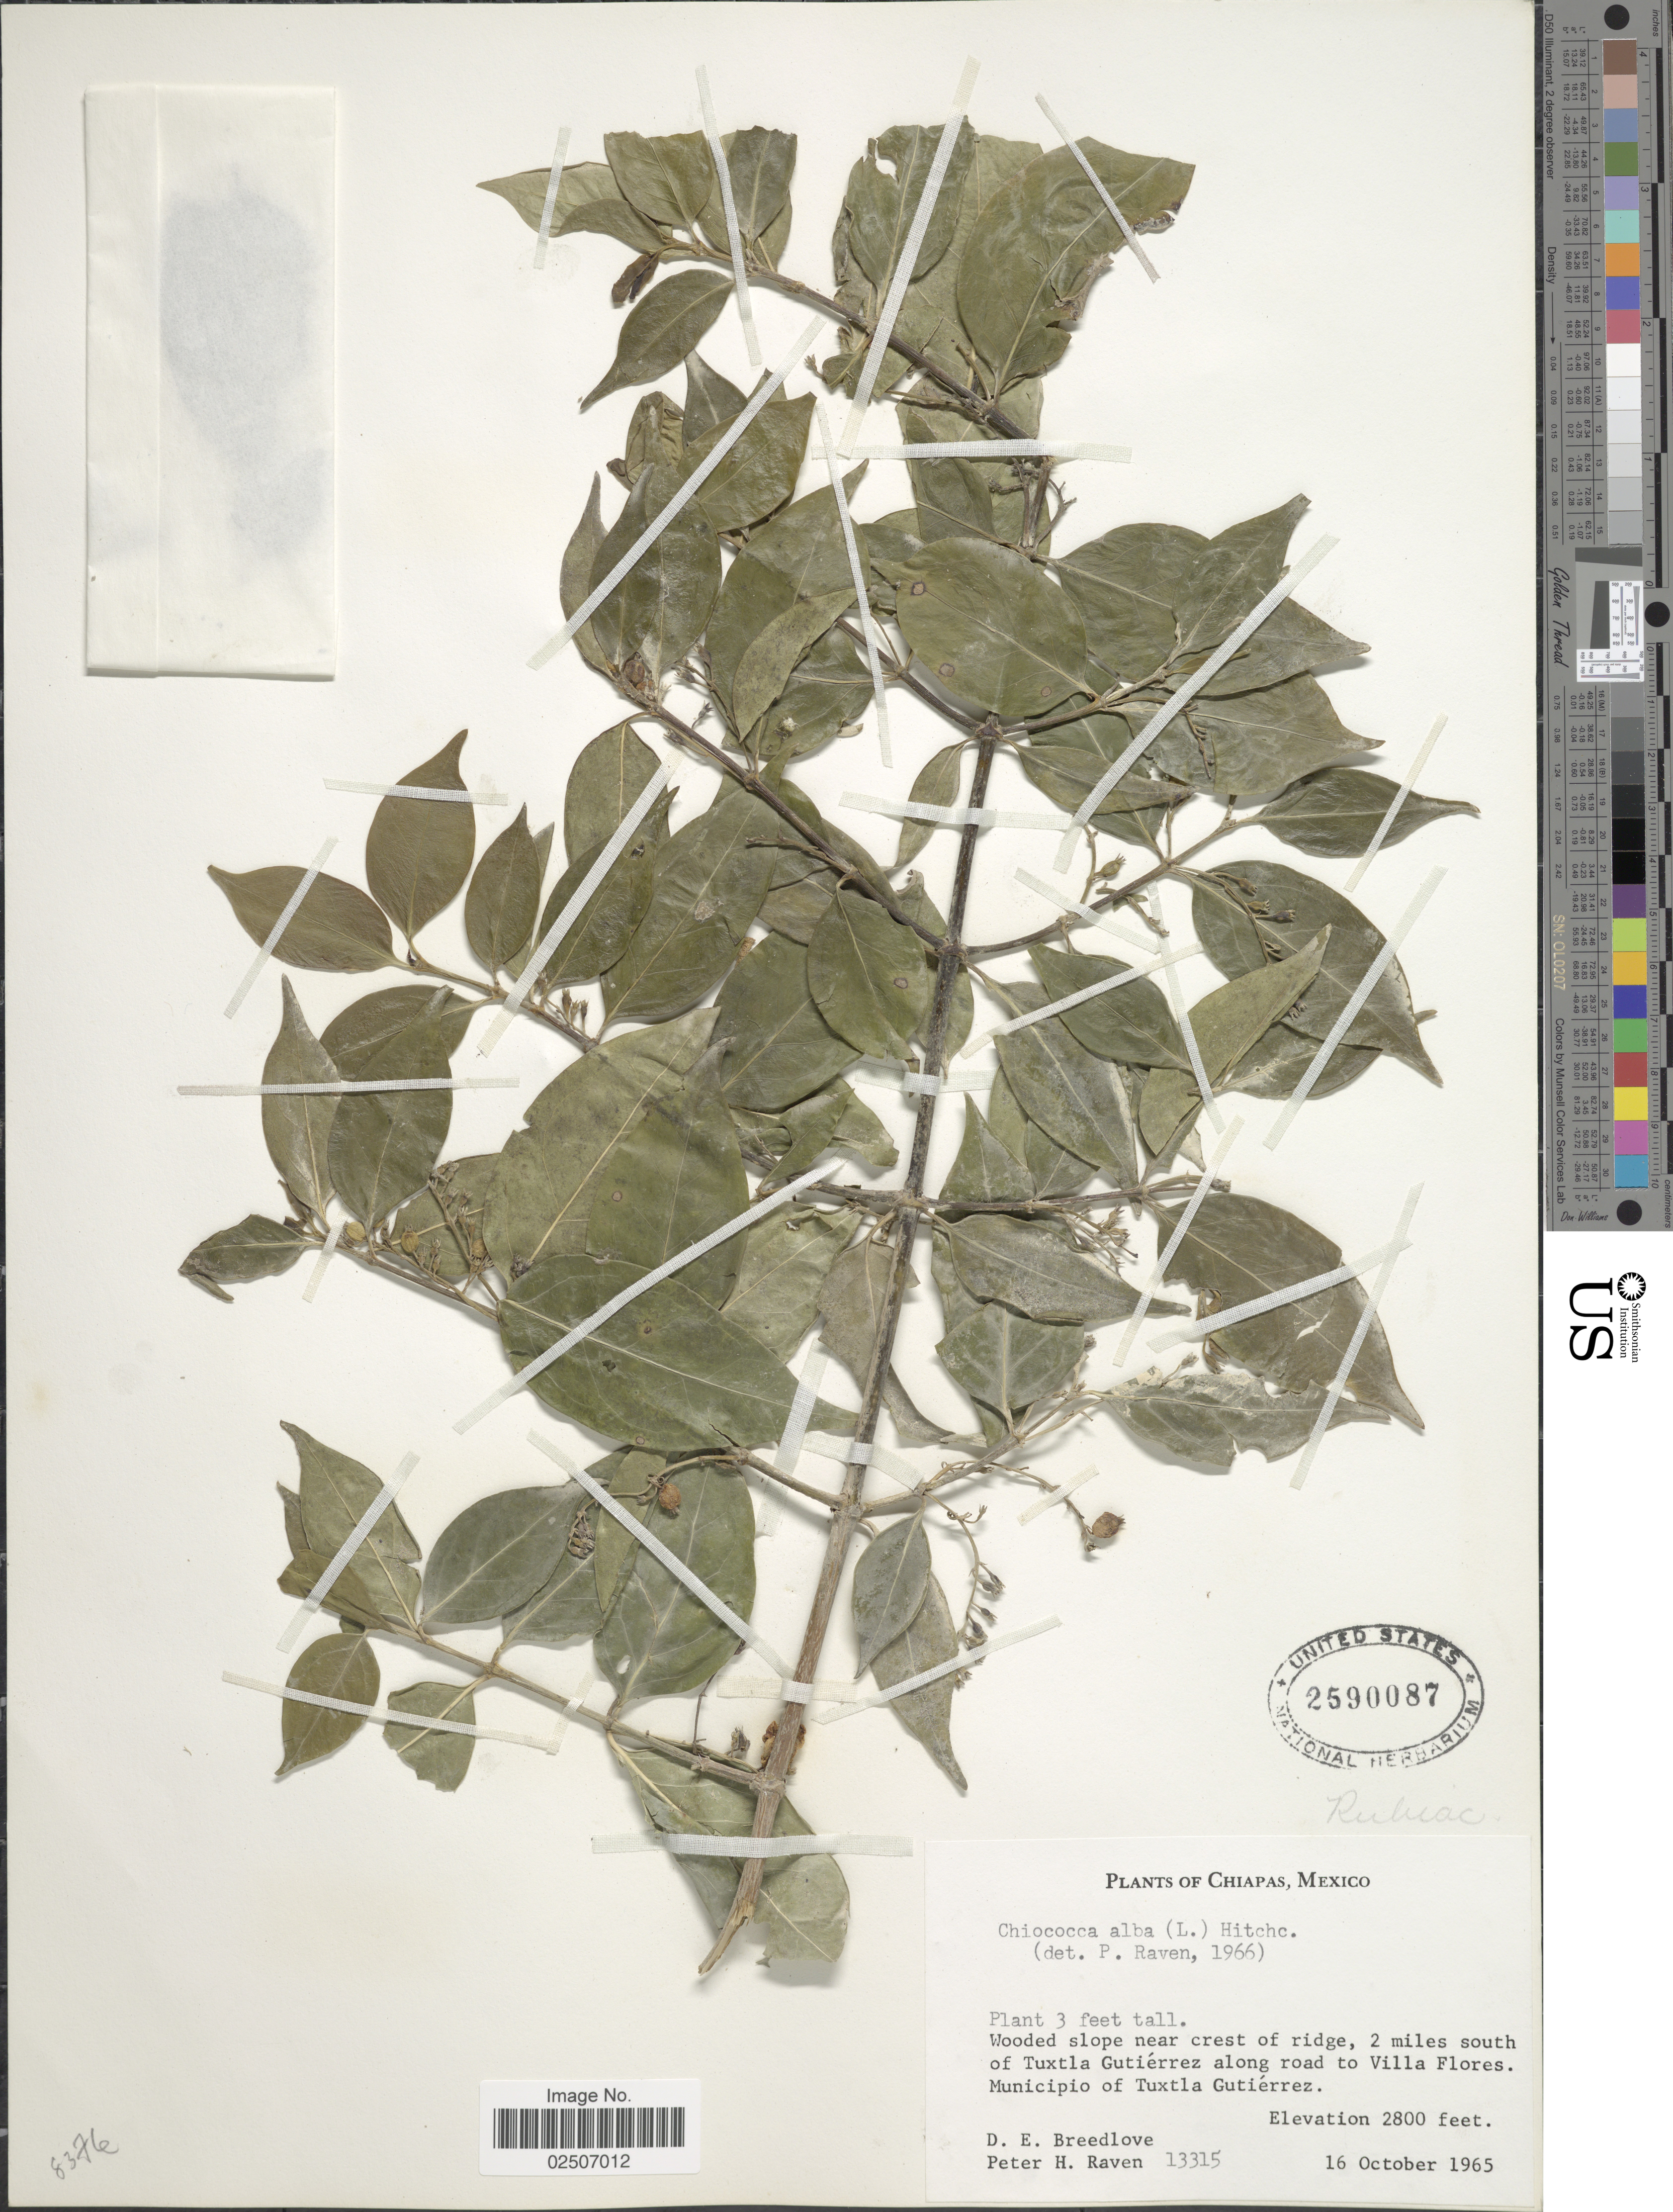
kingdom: Plantae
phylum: Tracheophyta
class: Magnoliopsida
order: Gentianales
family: Rubiaceae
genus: Chiococca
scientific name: Chiococca alba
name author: (L.) Hitchc.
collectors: D. E. Breedlove & P. Raven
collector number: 13315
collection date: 1965-10-16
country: Mexico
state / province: Chiapas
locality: Wooded slope near crest of ridge, 2 miles south of Tuxtla Gutierrez along road to Villa Flores, Municipio of Tuxtla Gutierrez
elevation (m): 853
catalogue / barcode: US 2590087